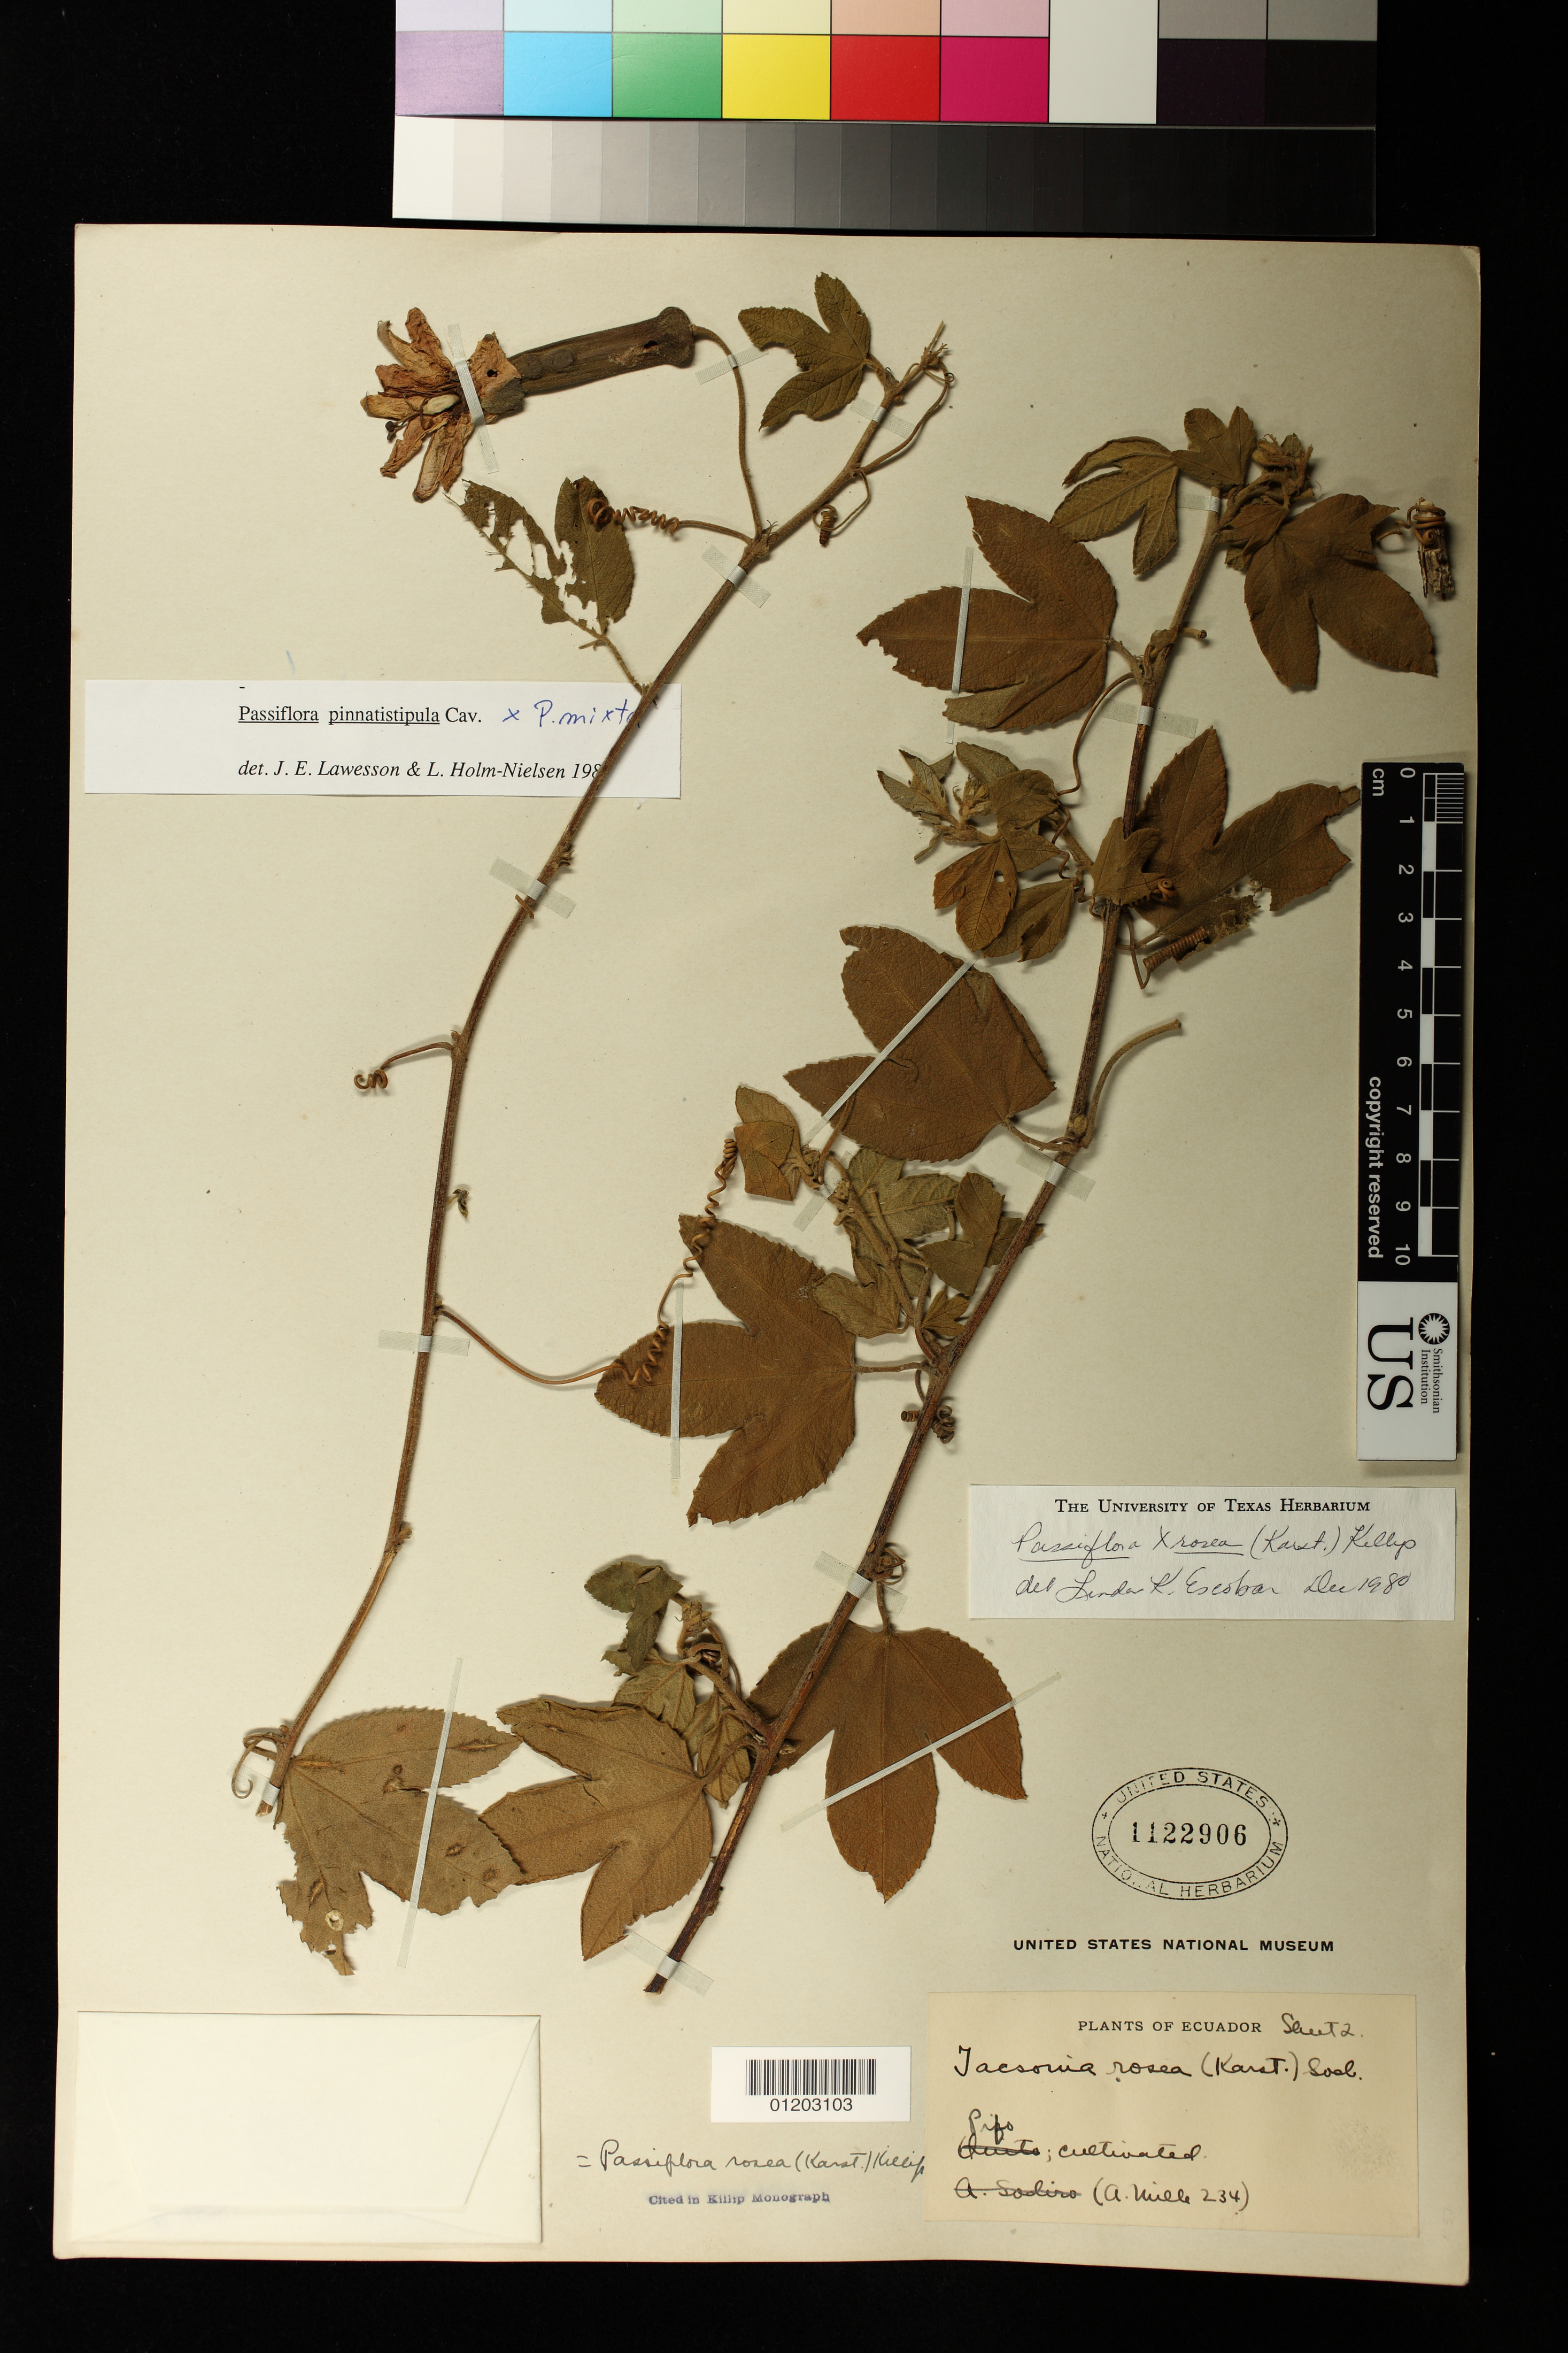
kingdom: Plantae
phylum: Tracheophyta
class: Magnoliopsida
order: Malpighiales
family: Passifloraceae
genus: Passiflora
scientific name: Passiflora x rosea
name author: (H. Karst.) Killip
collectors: A. Mille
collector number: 234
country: Ecuador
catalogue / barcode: US 1122906